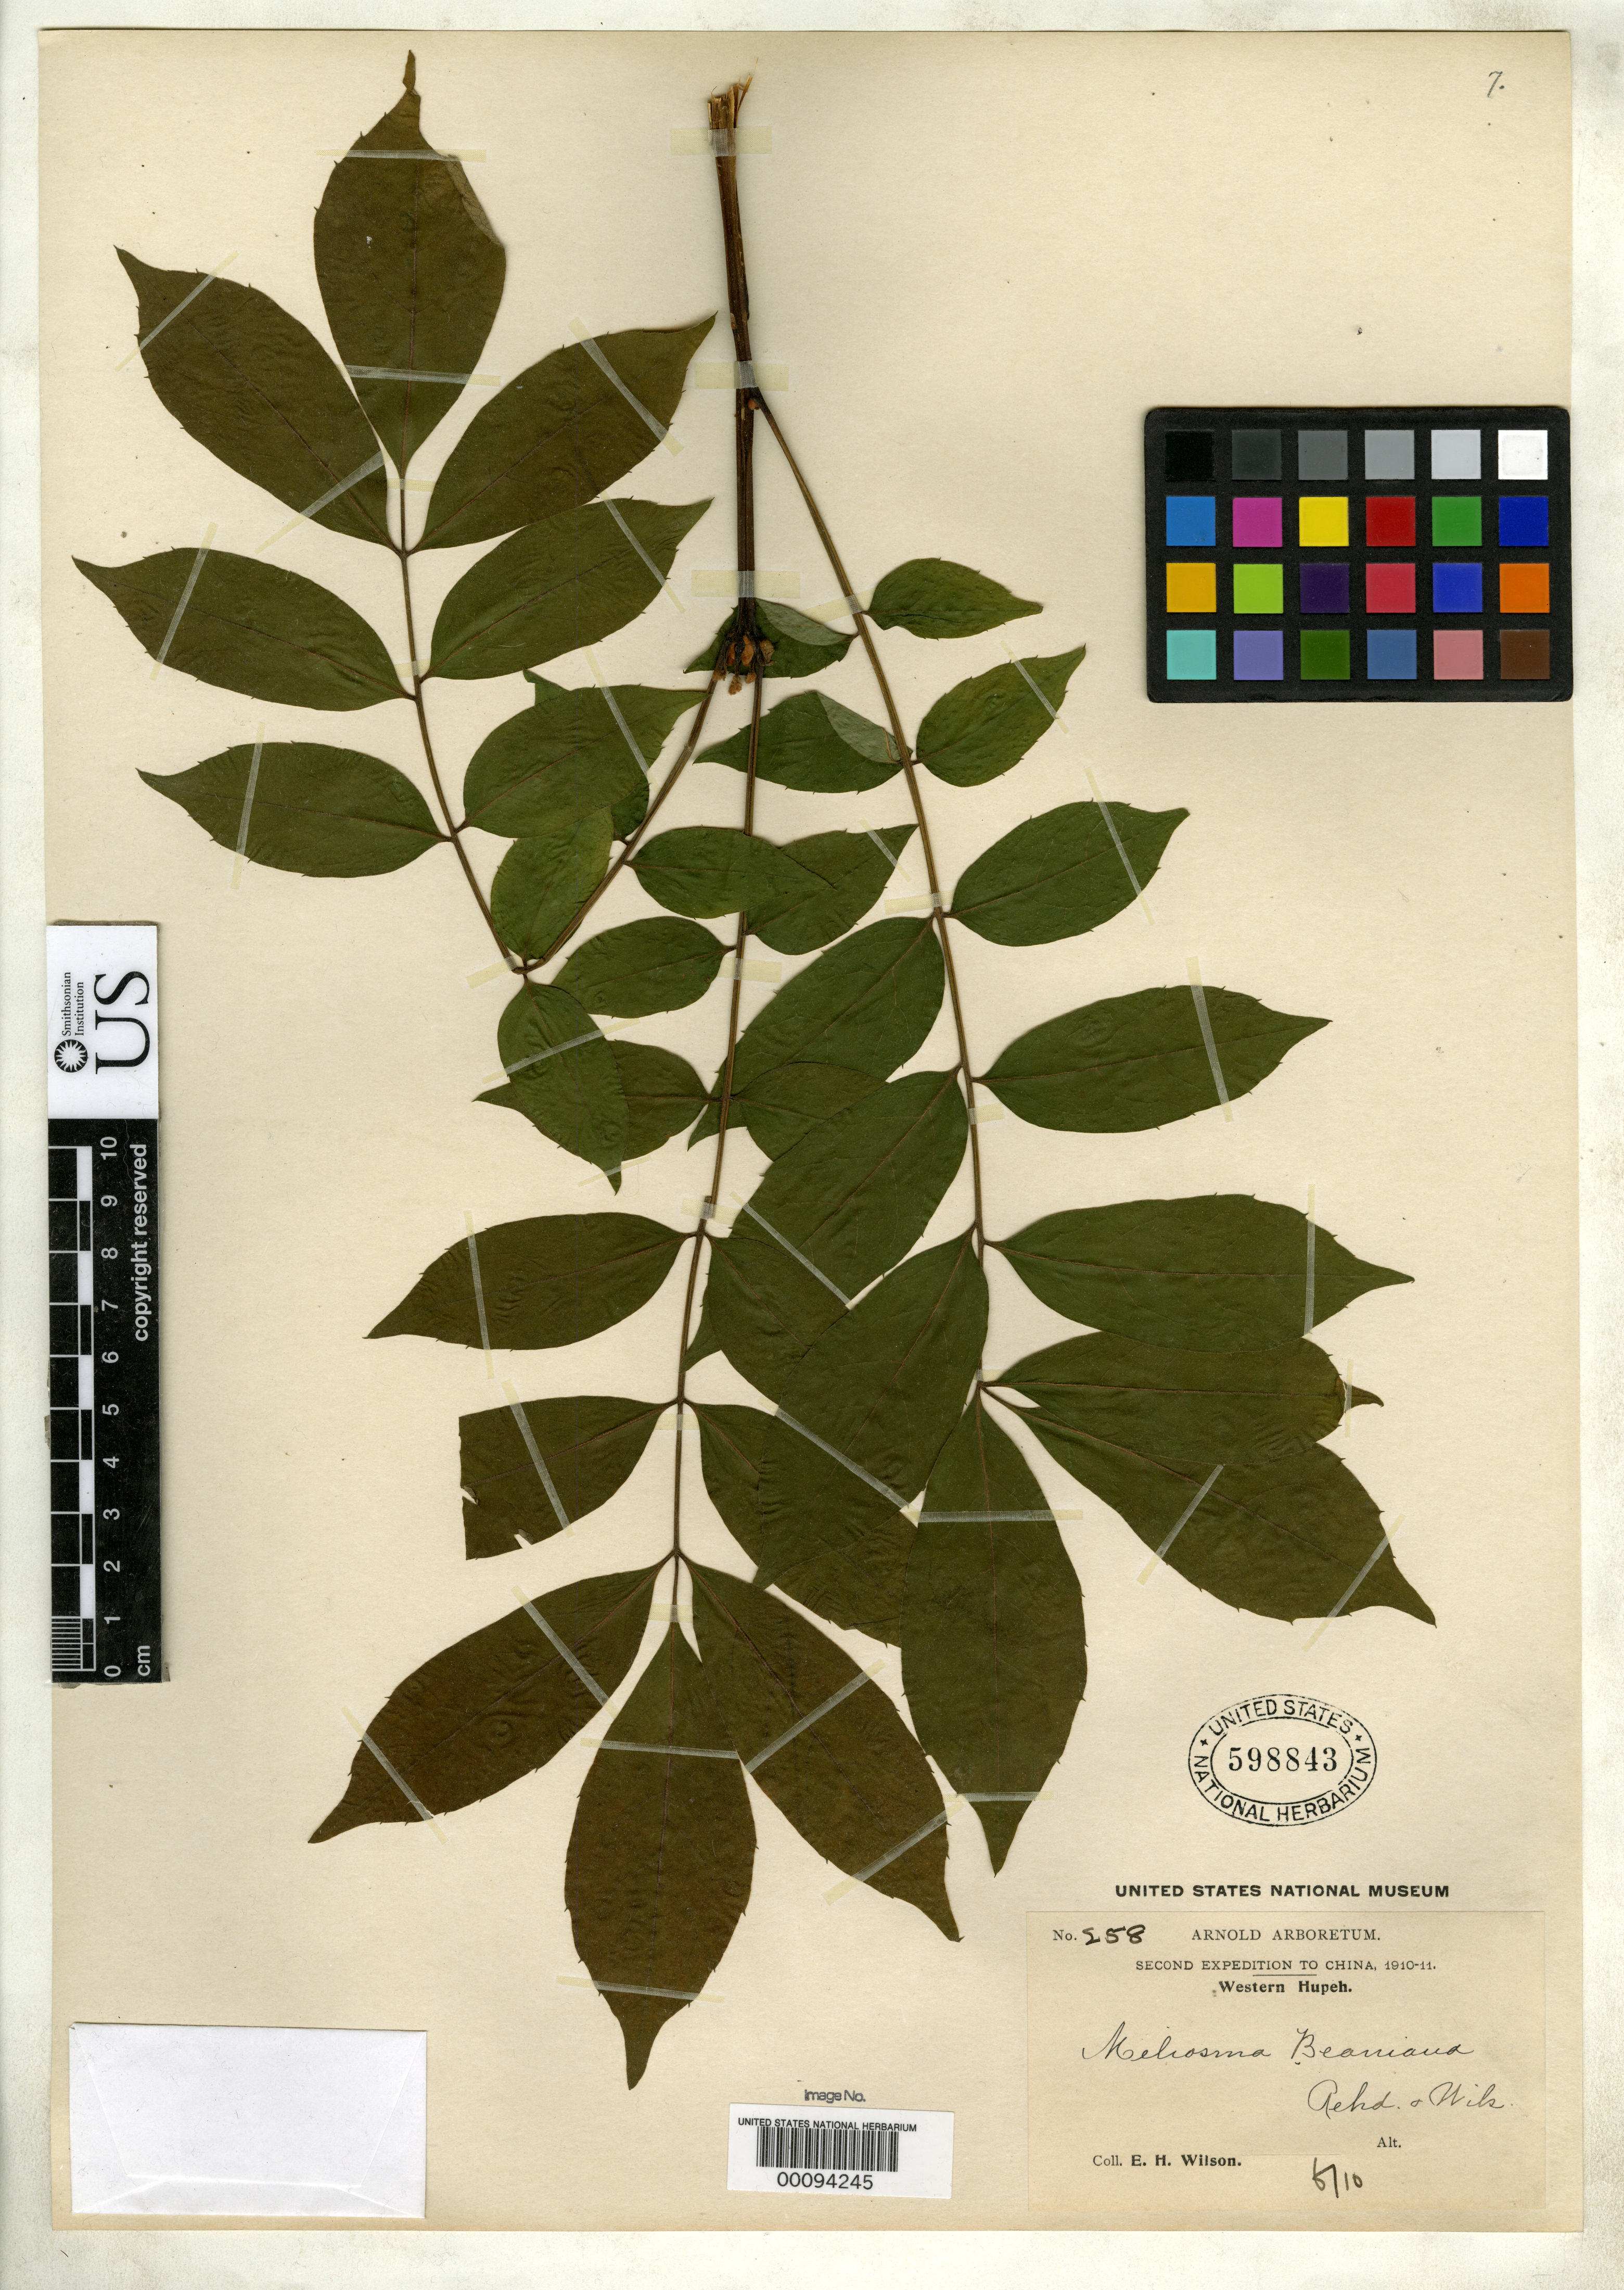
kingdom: Plantae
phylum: Tracheophyta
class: Magnoliopsida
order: Proteales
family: Sabiaceae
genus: Meliosma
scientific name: Meliosma beaniana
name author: Rehder & E.H. Wilson in Sarg.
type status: Isotype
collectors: E. H. Wilson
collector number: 258 p.p.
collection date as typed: May 1907 to -- Sep 1907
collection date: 1907-05/1907-09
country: China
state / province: Hubei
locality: North and South of Ichang.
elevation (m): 1100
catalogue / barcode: US 598843